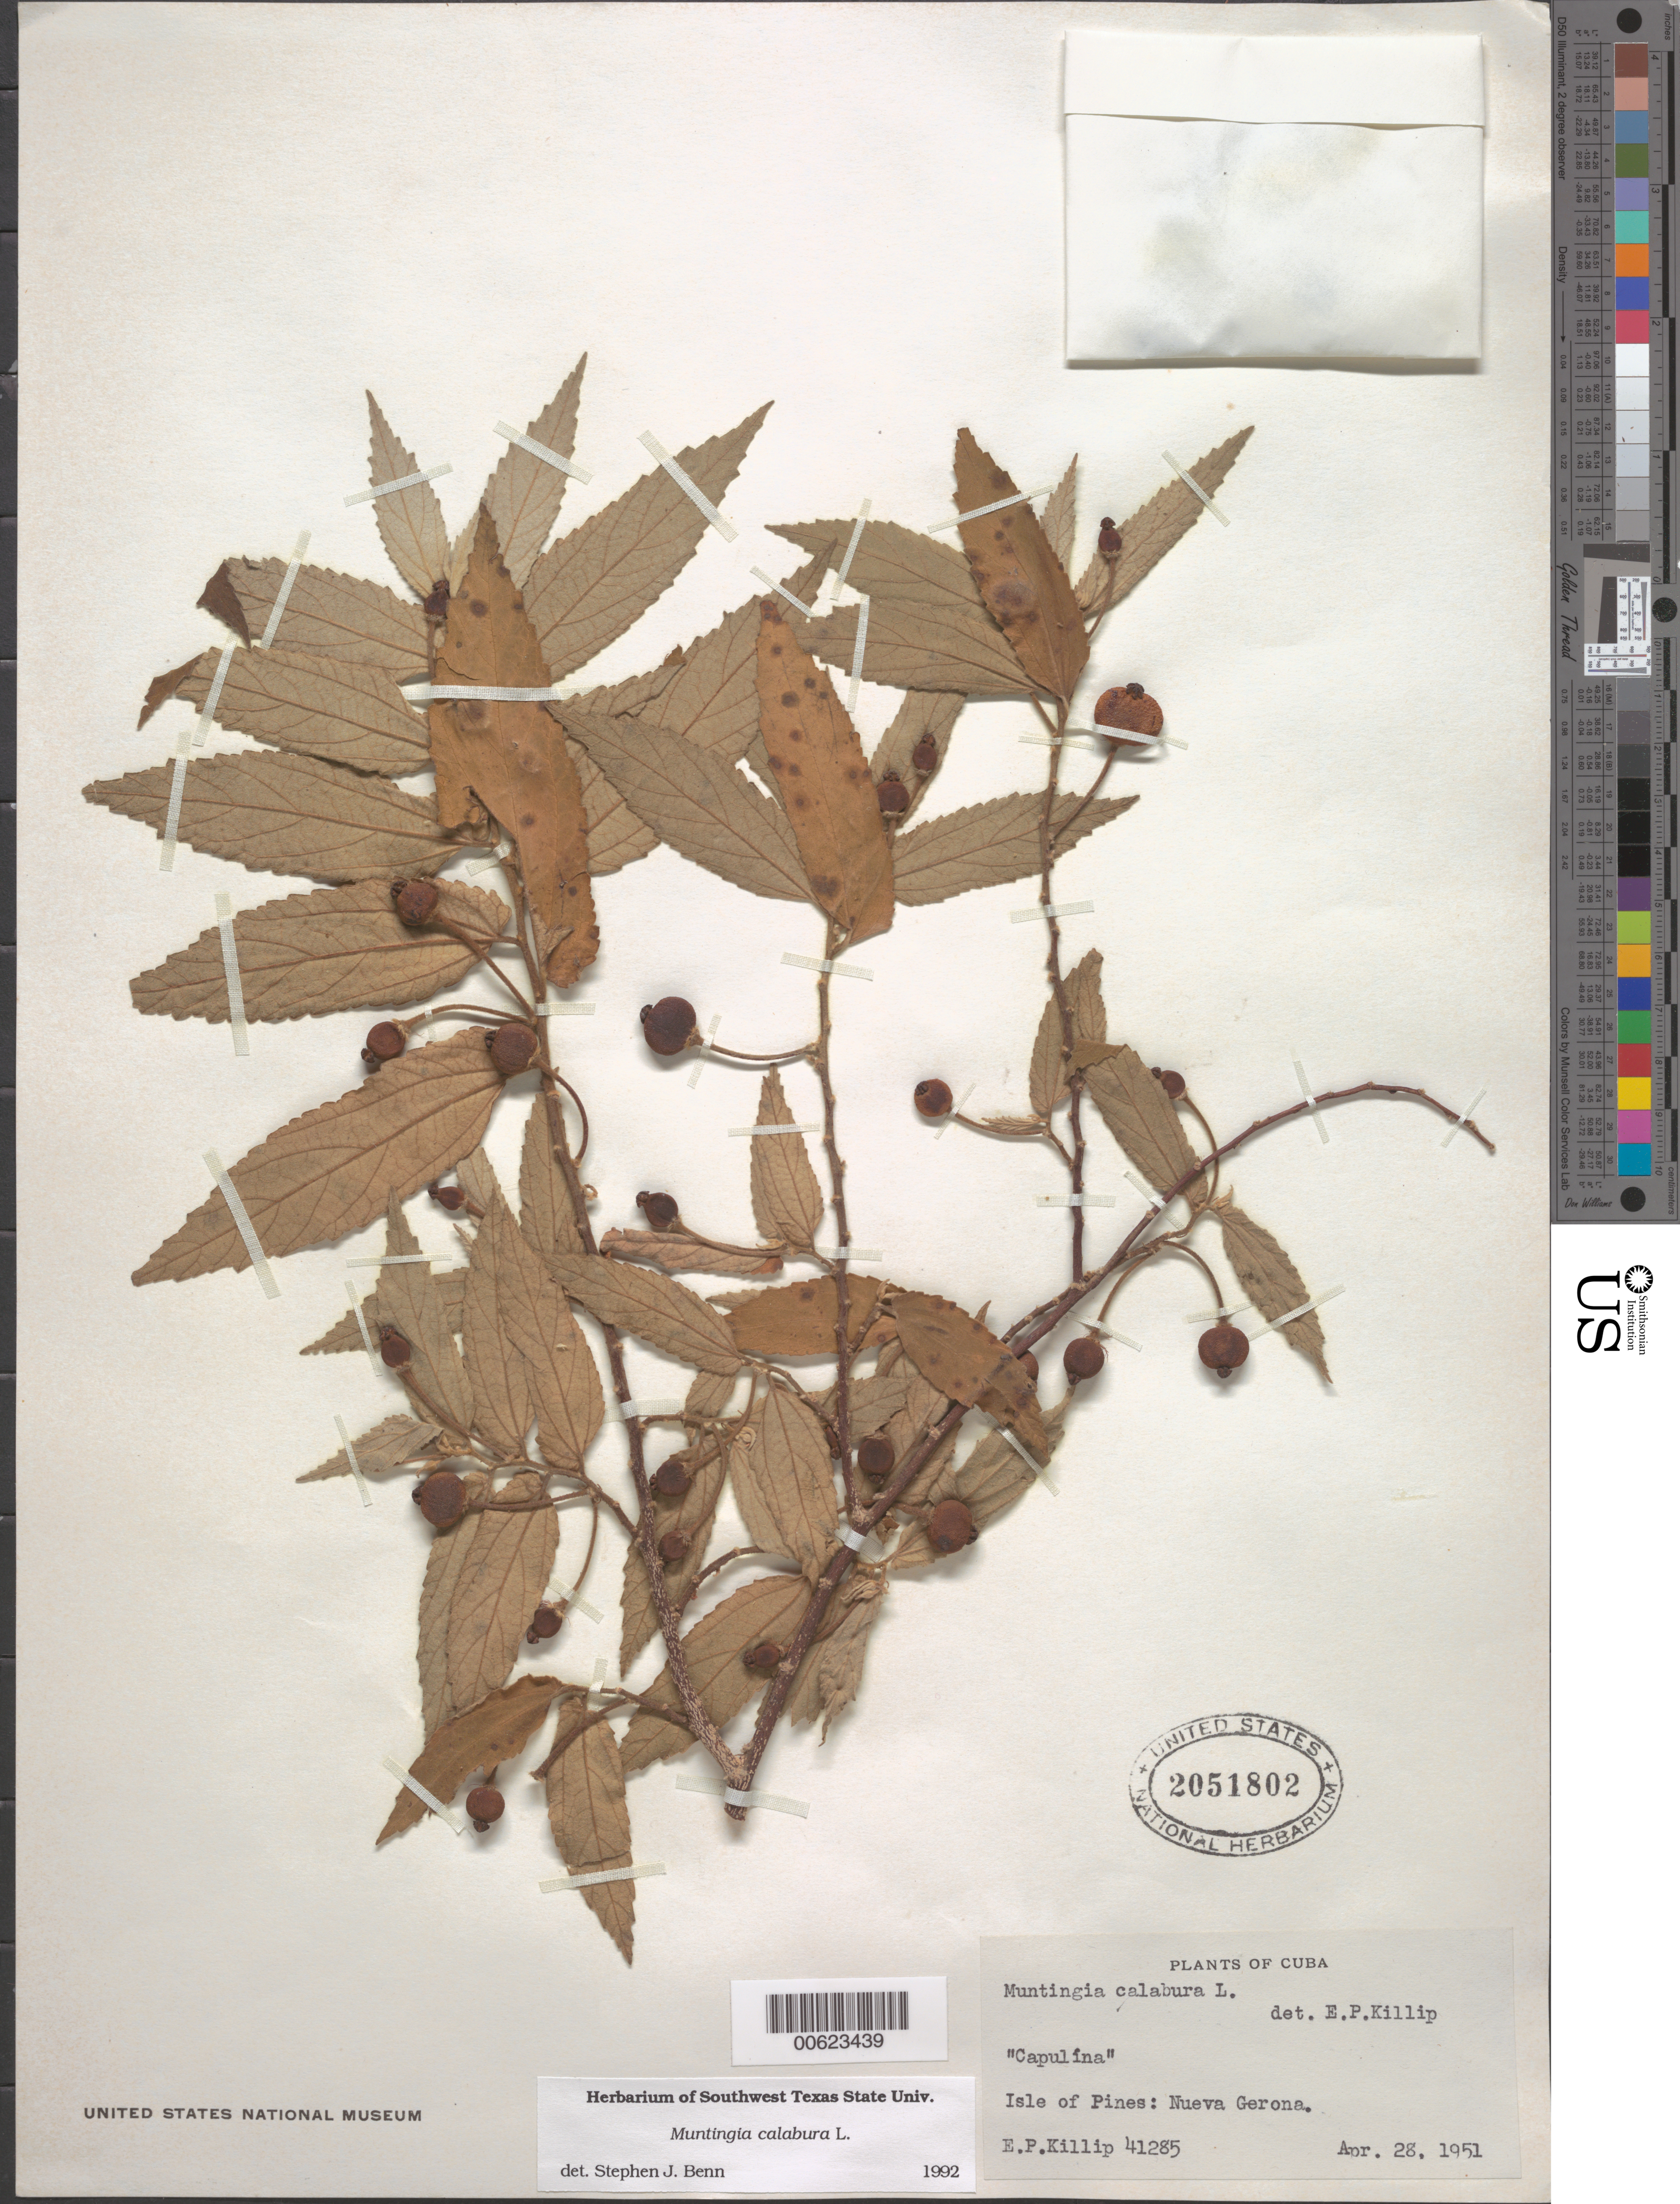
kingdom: Plantae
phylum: Tracheophyta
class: Magnoliopsida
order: Malvales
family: Muntingiaceae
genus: Muntingia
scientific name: Muntingia calabura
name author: L.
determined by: Benn, S. J.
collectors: E. P. Killip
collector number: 41285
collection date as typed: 28 Apr 1951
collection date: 1951-04-28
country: Cuba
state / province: Isla de La Juventud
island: Isla de La Juventud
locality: Nueva Gerona. (Province originally recorded as Isla de Pinos.)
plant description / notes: Common name: Capulína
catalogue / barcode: US 2051802